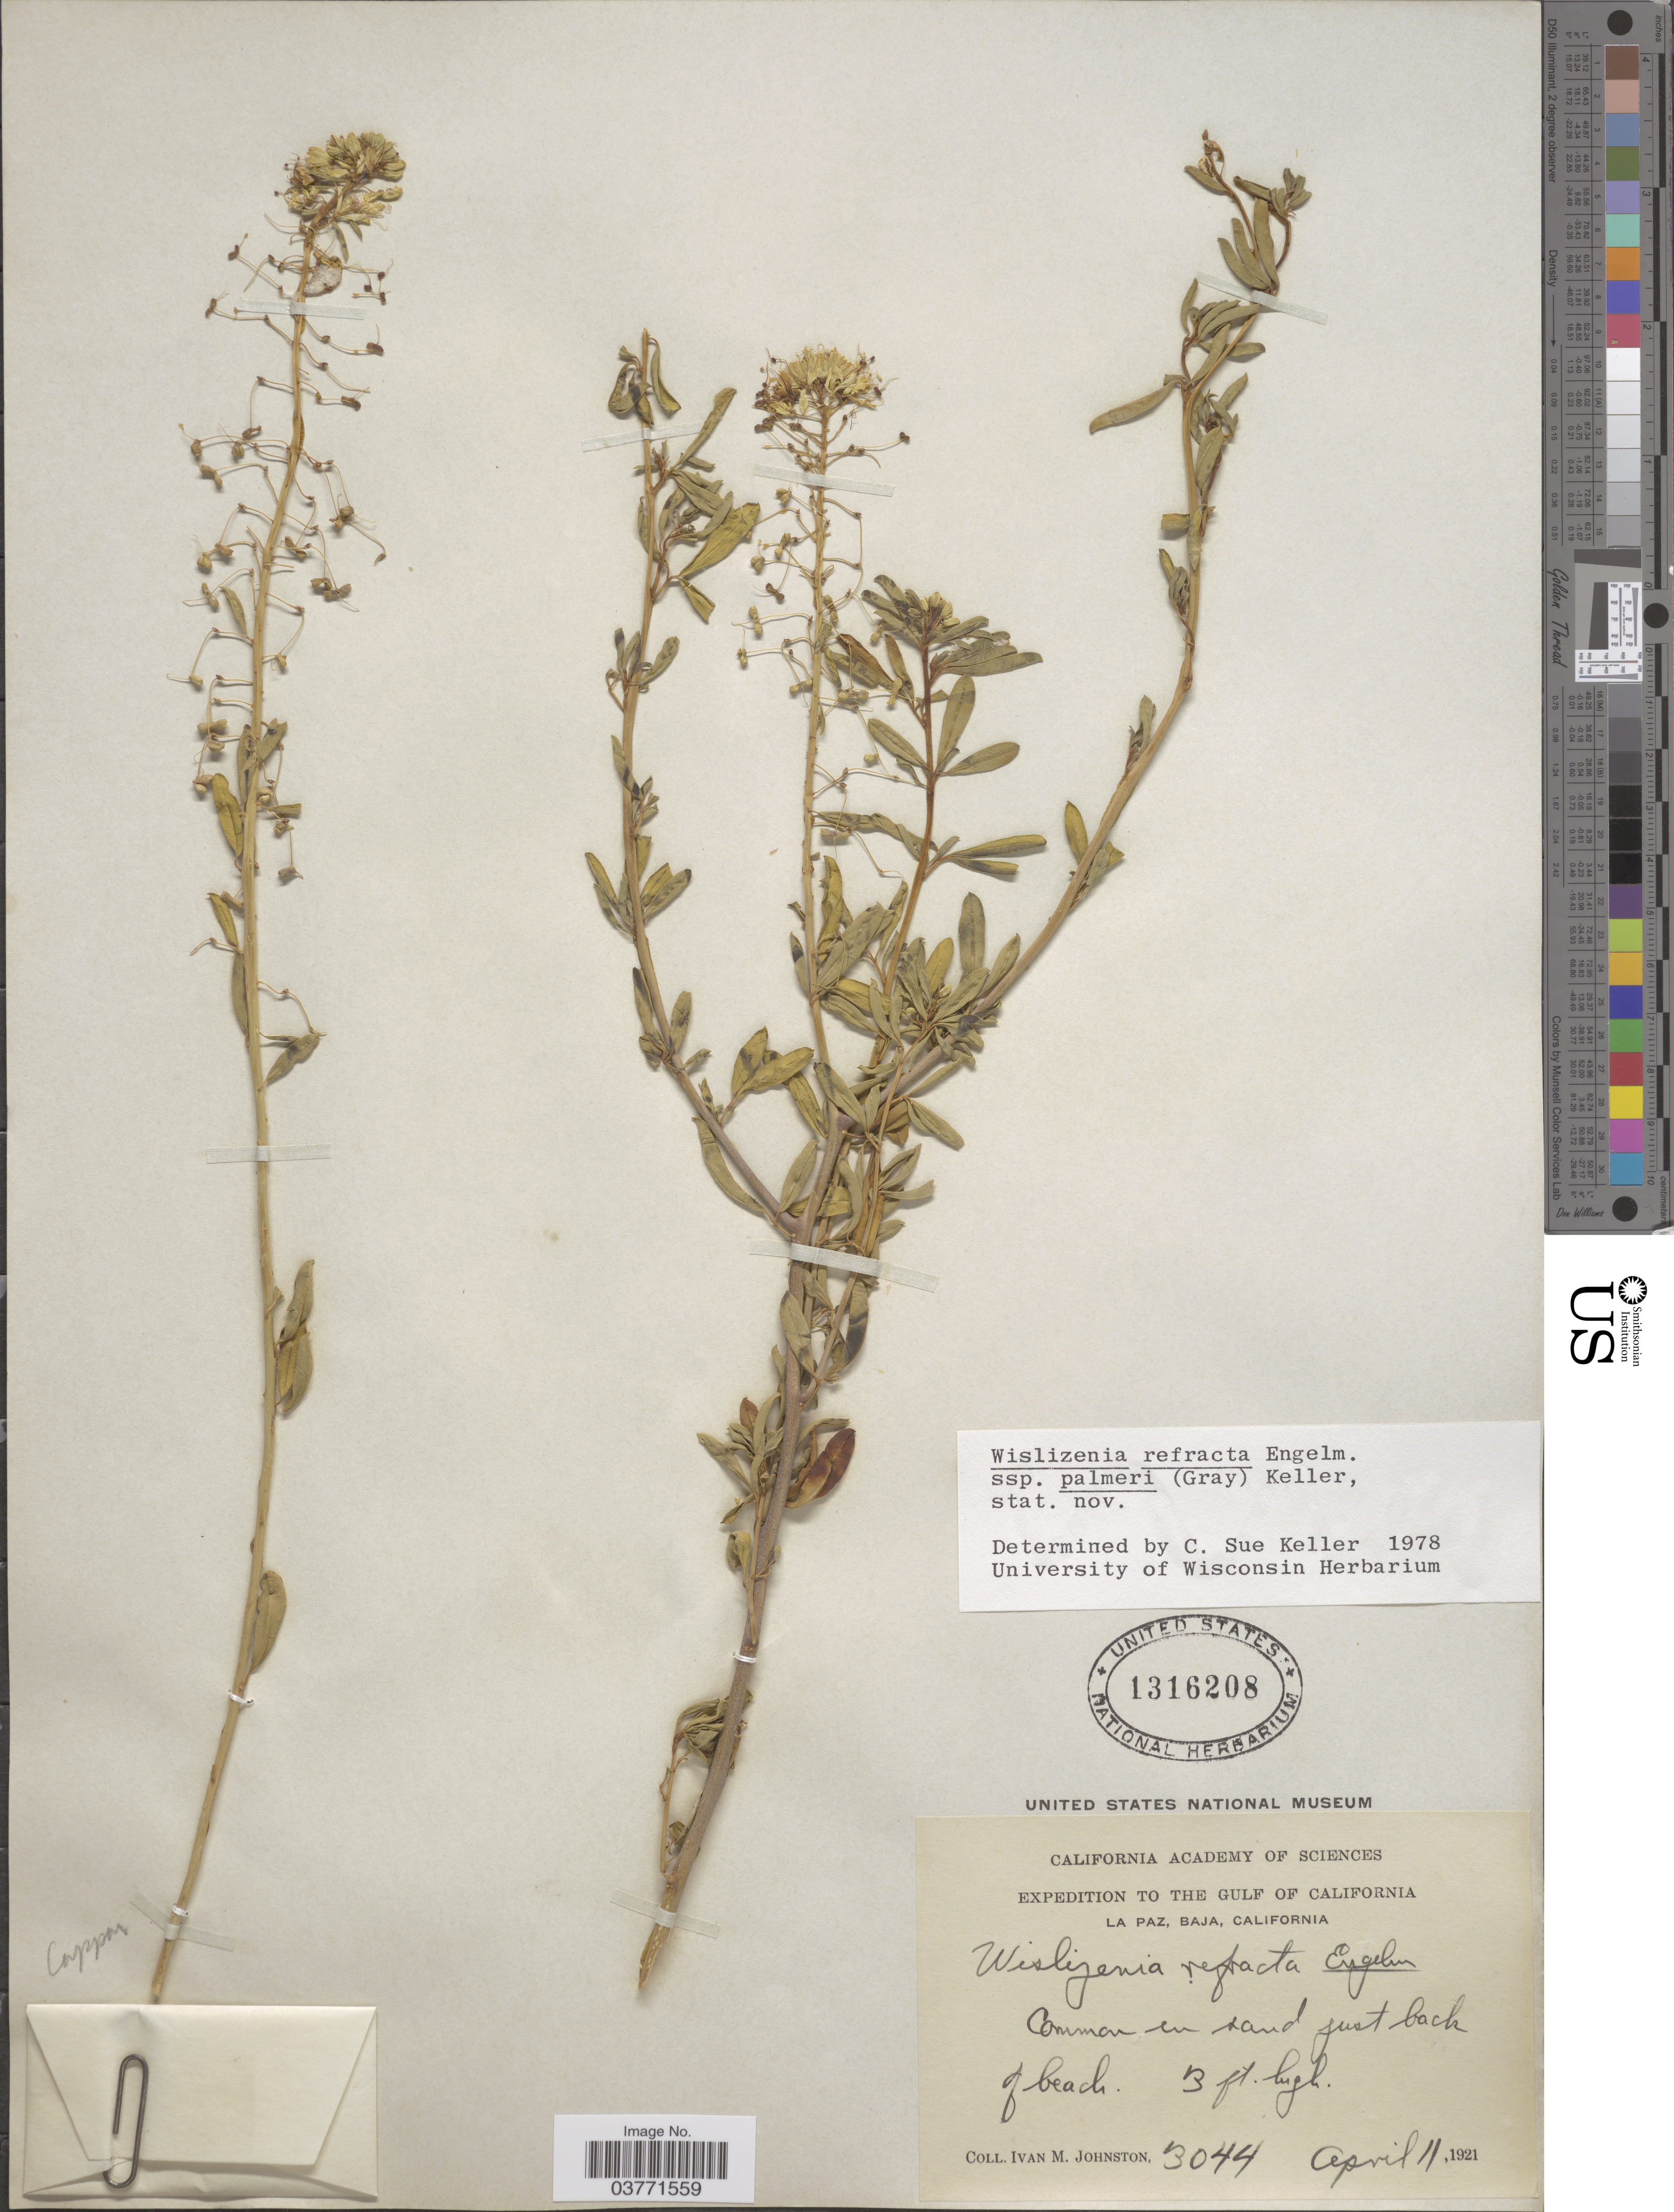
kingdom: Plantae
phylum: Tracheophyta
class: Magnoliopsida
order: Brassicales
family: Cleomaceae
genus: Cleomella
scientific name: Cleomella palmeri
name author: (A. Gray) J.C. Hall & Roalson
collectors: I.M. Johnston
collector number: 3044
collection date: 1921-04-11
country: Mexico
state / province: Baja California Sur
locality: The Gulf of California. La Paz.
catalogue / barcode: US 1316208